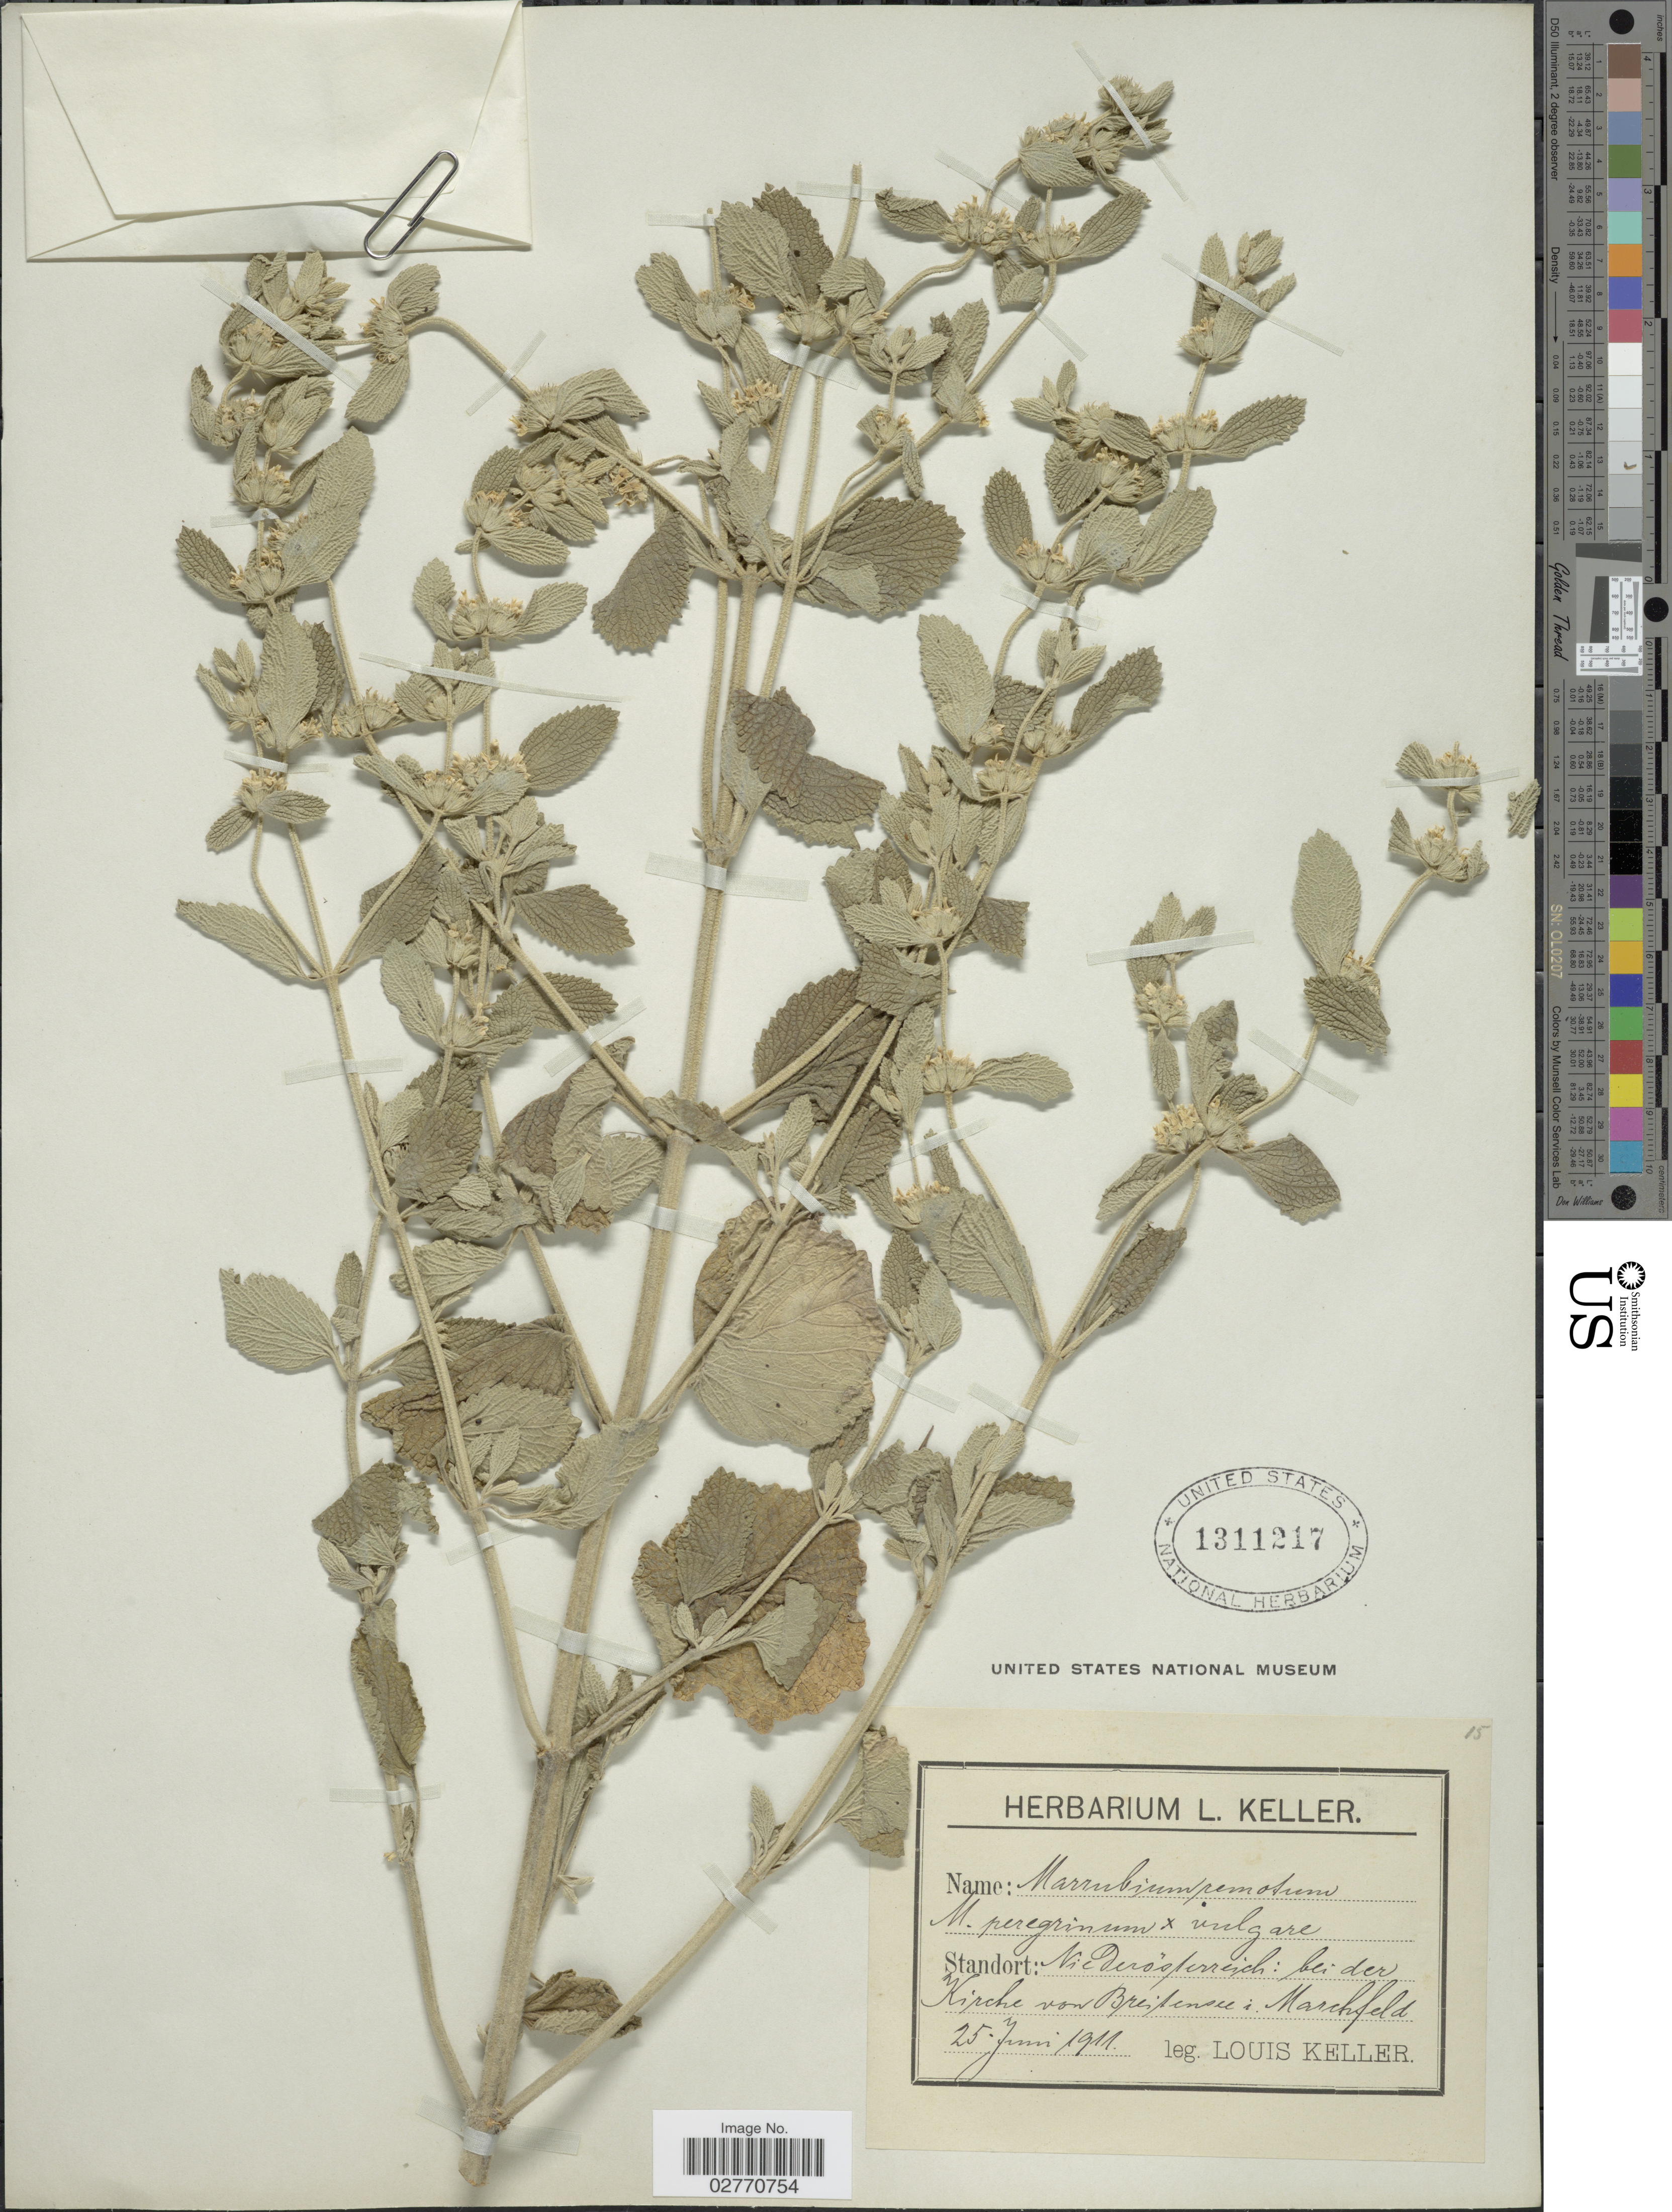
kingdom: Plantae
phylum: Tracheophyta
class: Magnoliopsida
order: Lamiales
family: Lamiaceae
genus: Marrubium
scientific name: Marrubium remotum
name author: Janka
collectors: L. F. Keller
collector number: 15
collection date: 1911-06-25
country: Austria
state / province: Niederosterreich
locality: Bei der Kirche von Breitensee [interpreted] i. Marchfeld.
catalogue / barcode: US 1311217